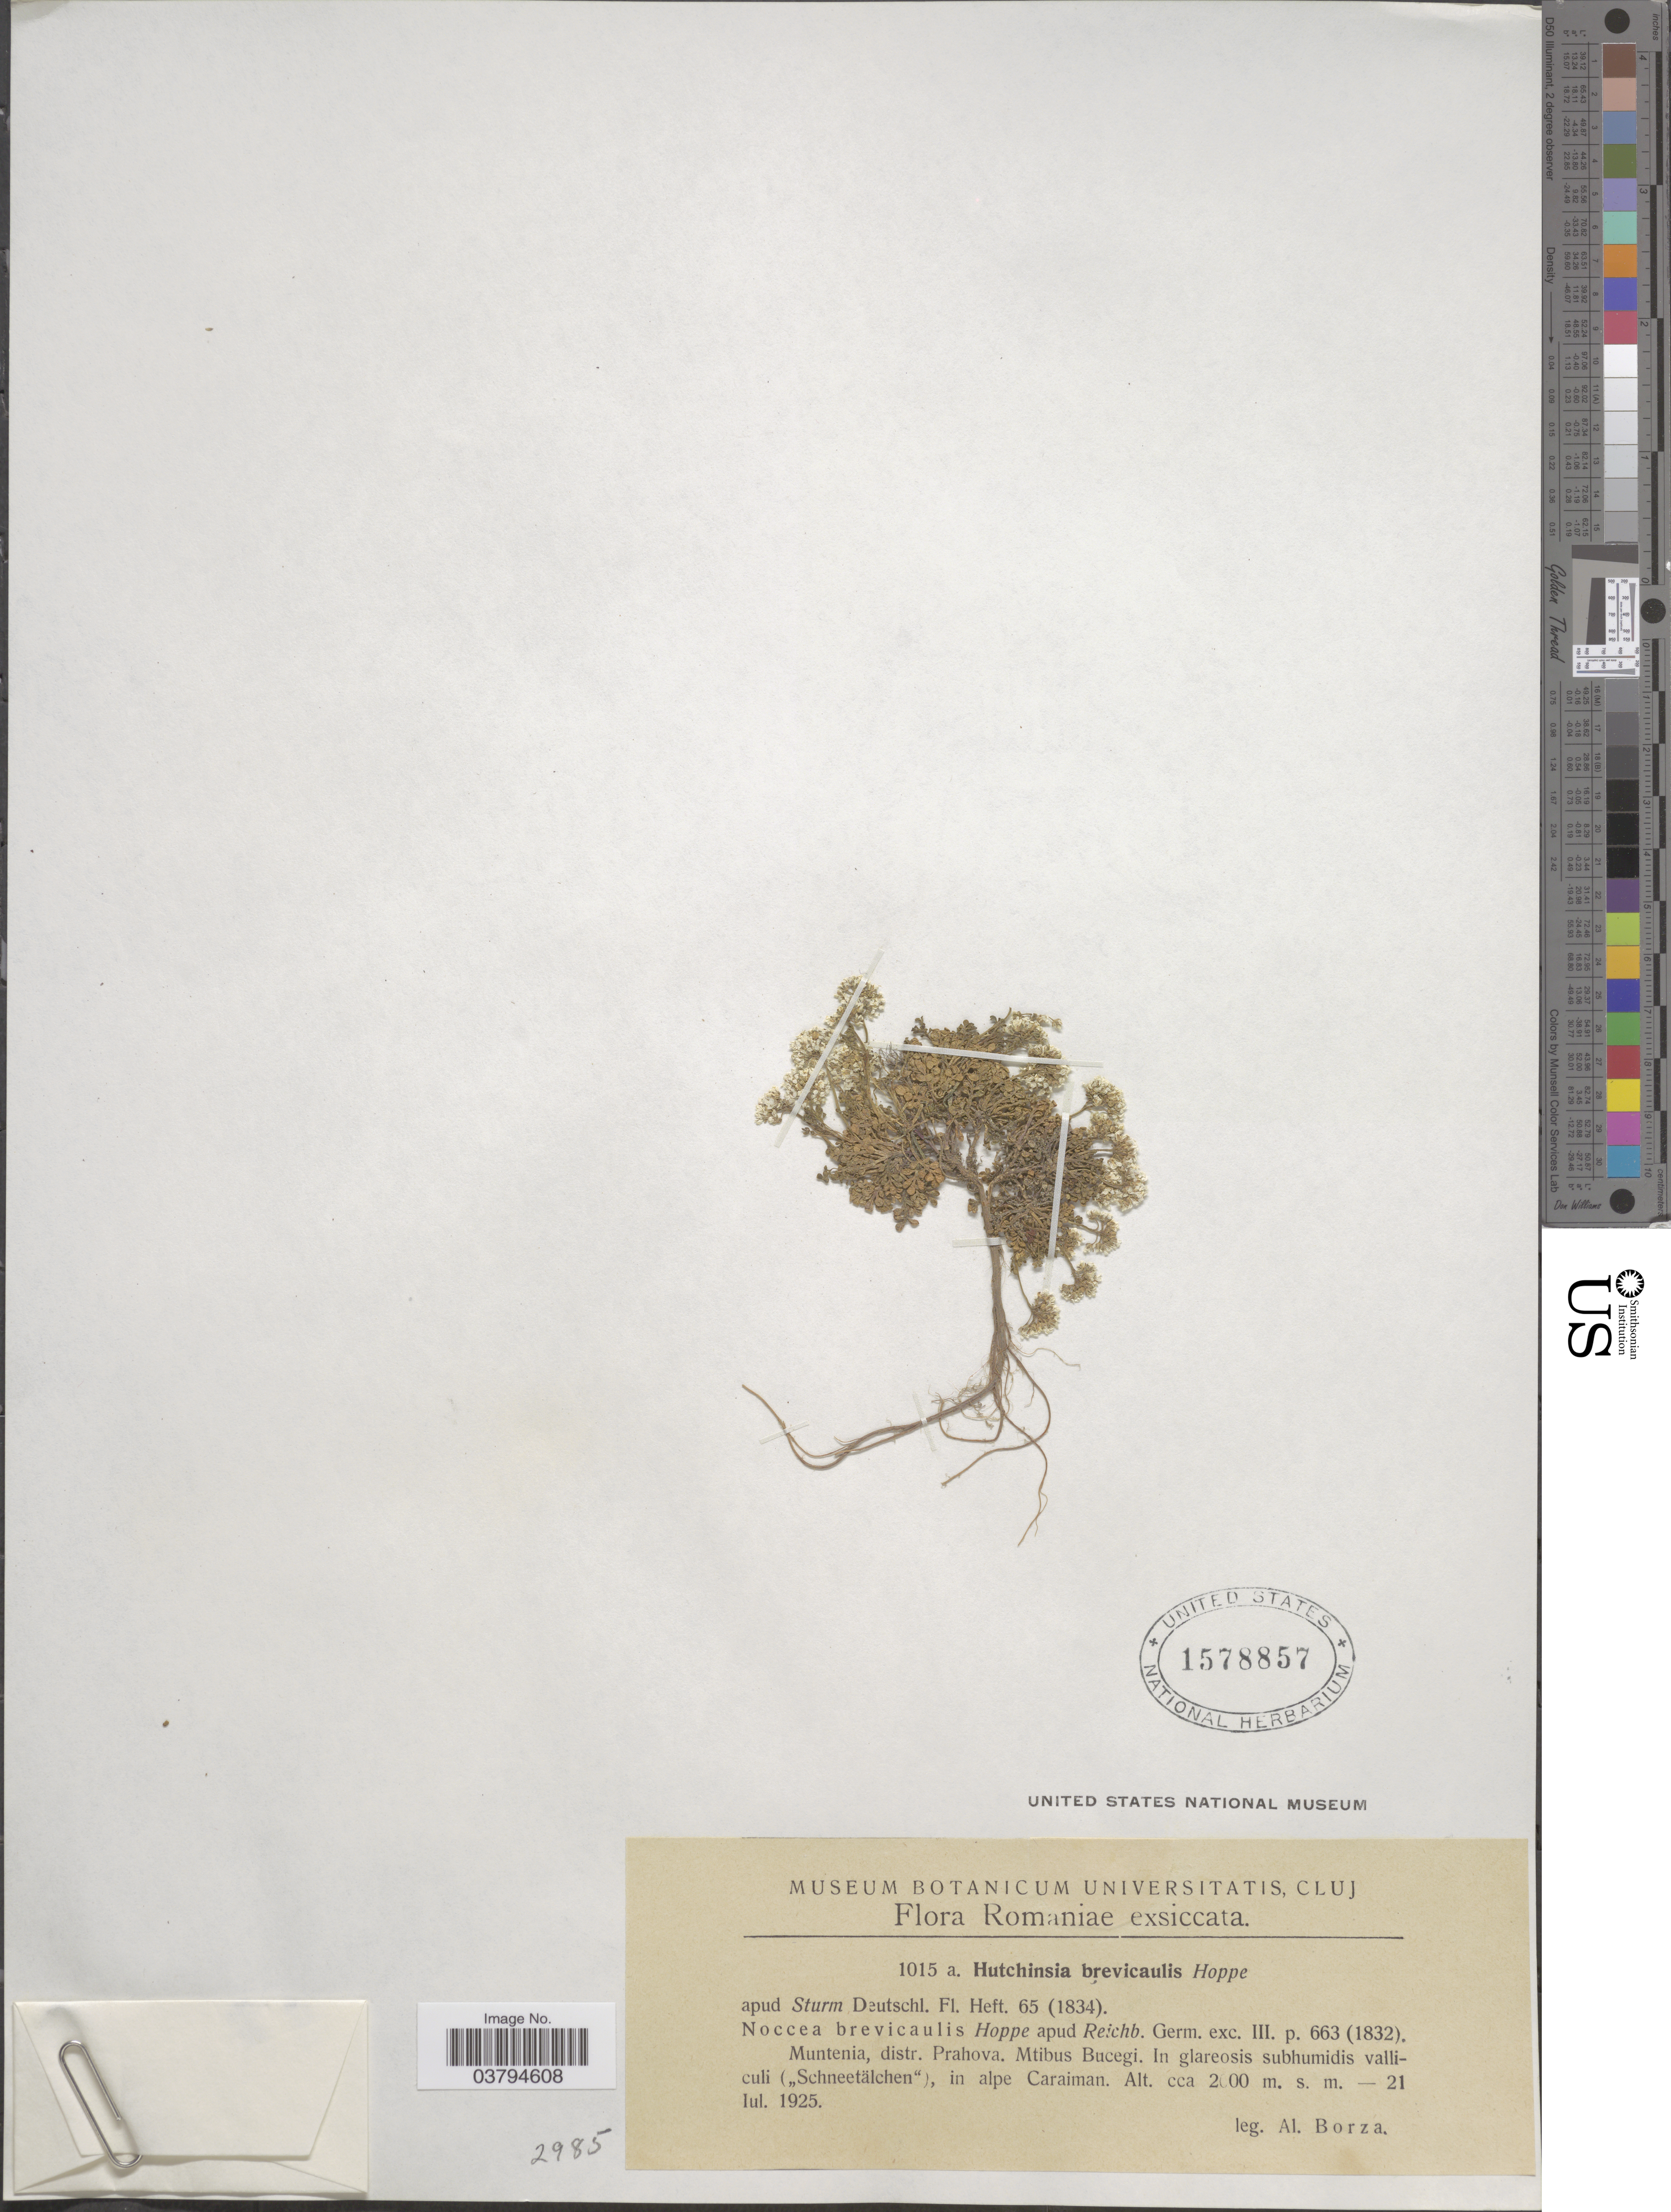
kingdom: Plantae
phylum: Tracheophyta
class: Magnoliopsida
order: Brassicales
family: Brassicaceae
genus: Hutchinsia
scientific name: Hutchinsia brevicaulis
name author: Spreng.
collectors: A. Borza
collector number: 1015a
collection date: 1925-07-21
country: Romania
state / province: Prahova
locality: Muntenia, distr. Prahova. Mtibus Bucegi. In glareosis subhumidis valliculi ("Schneetälchen"), in alpe Caraiman.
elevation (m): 2000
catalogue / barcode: US 1578857